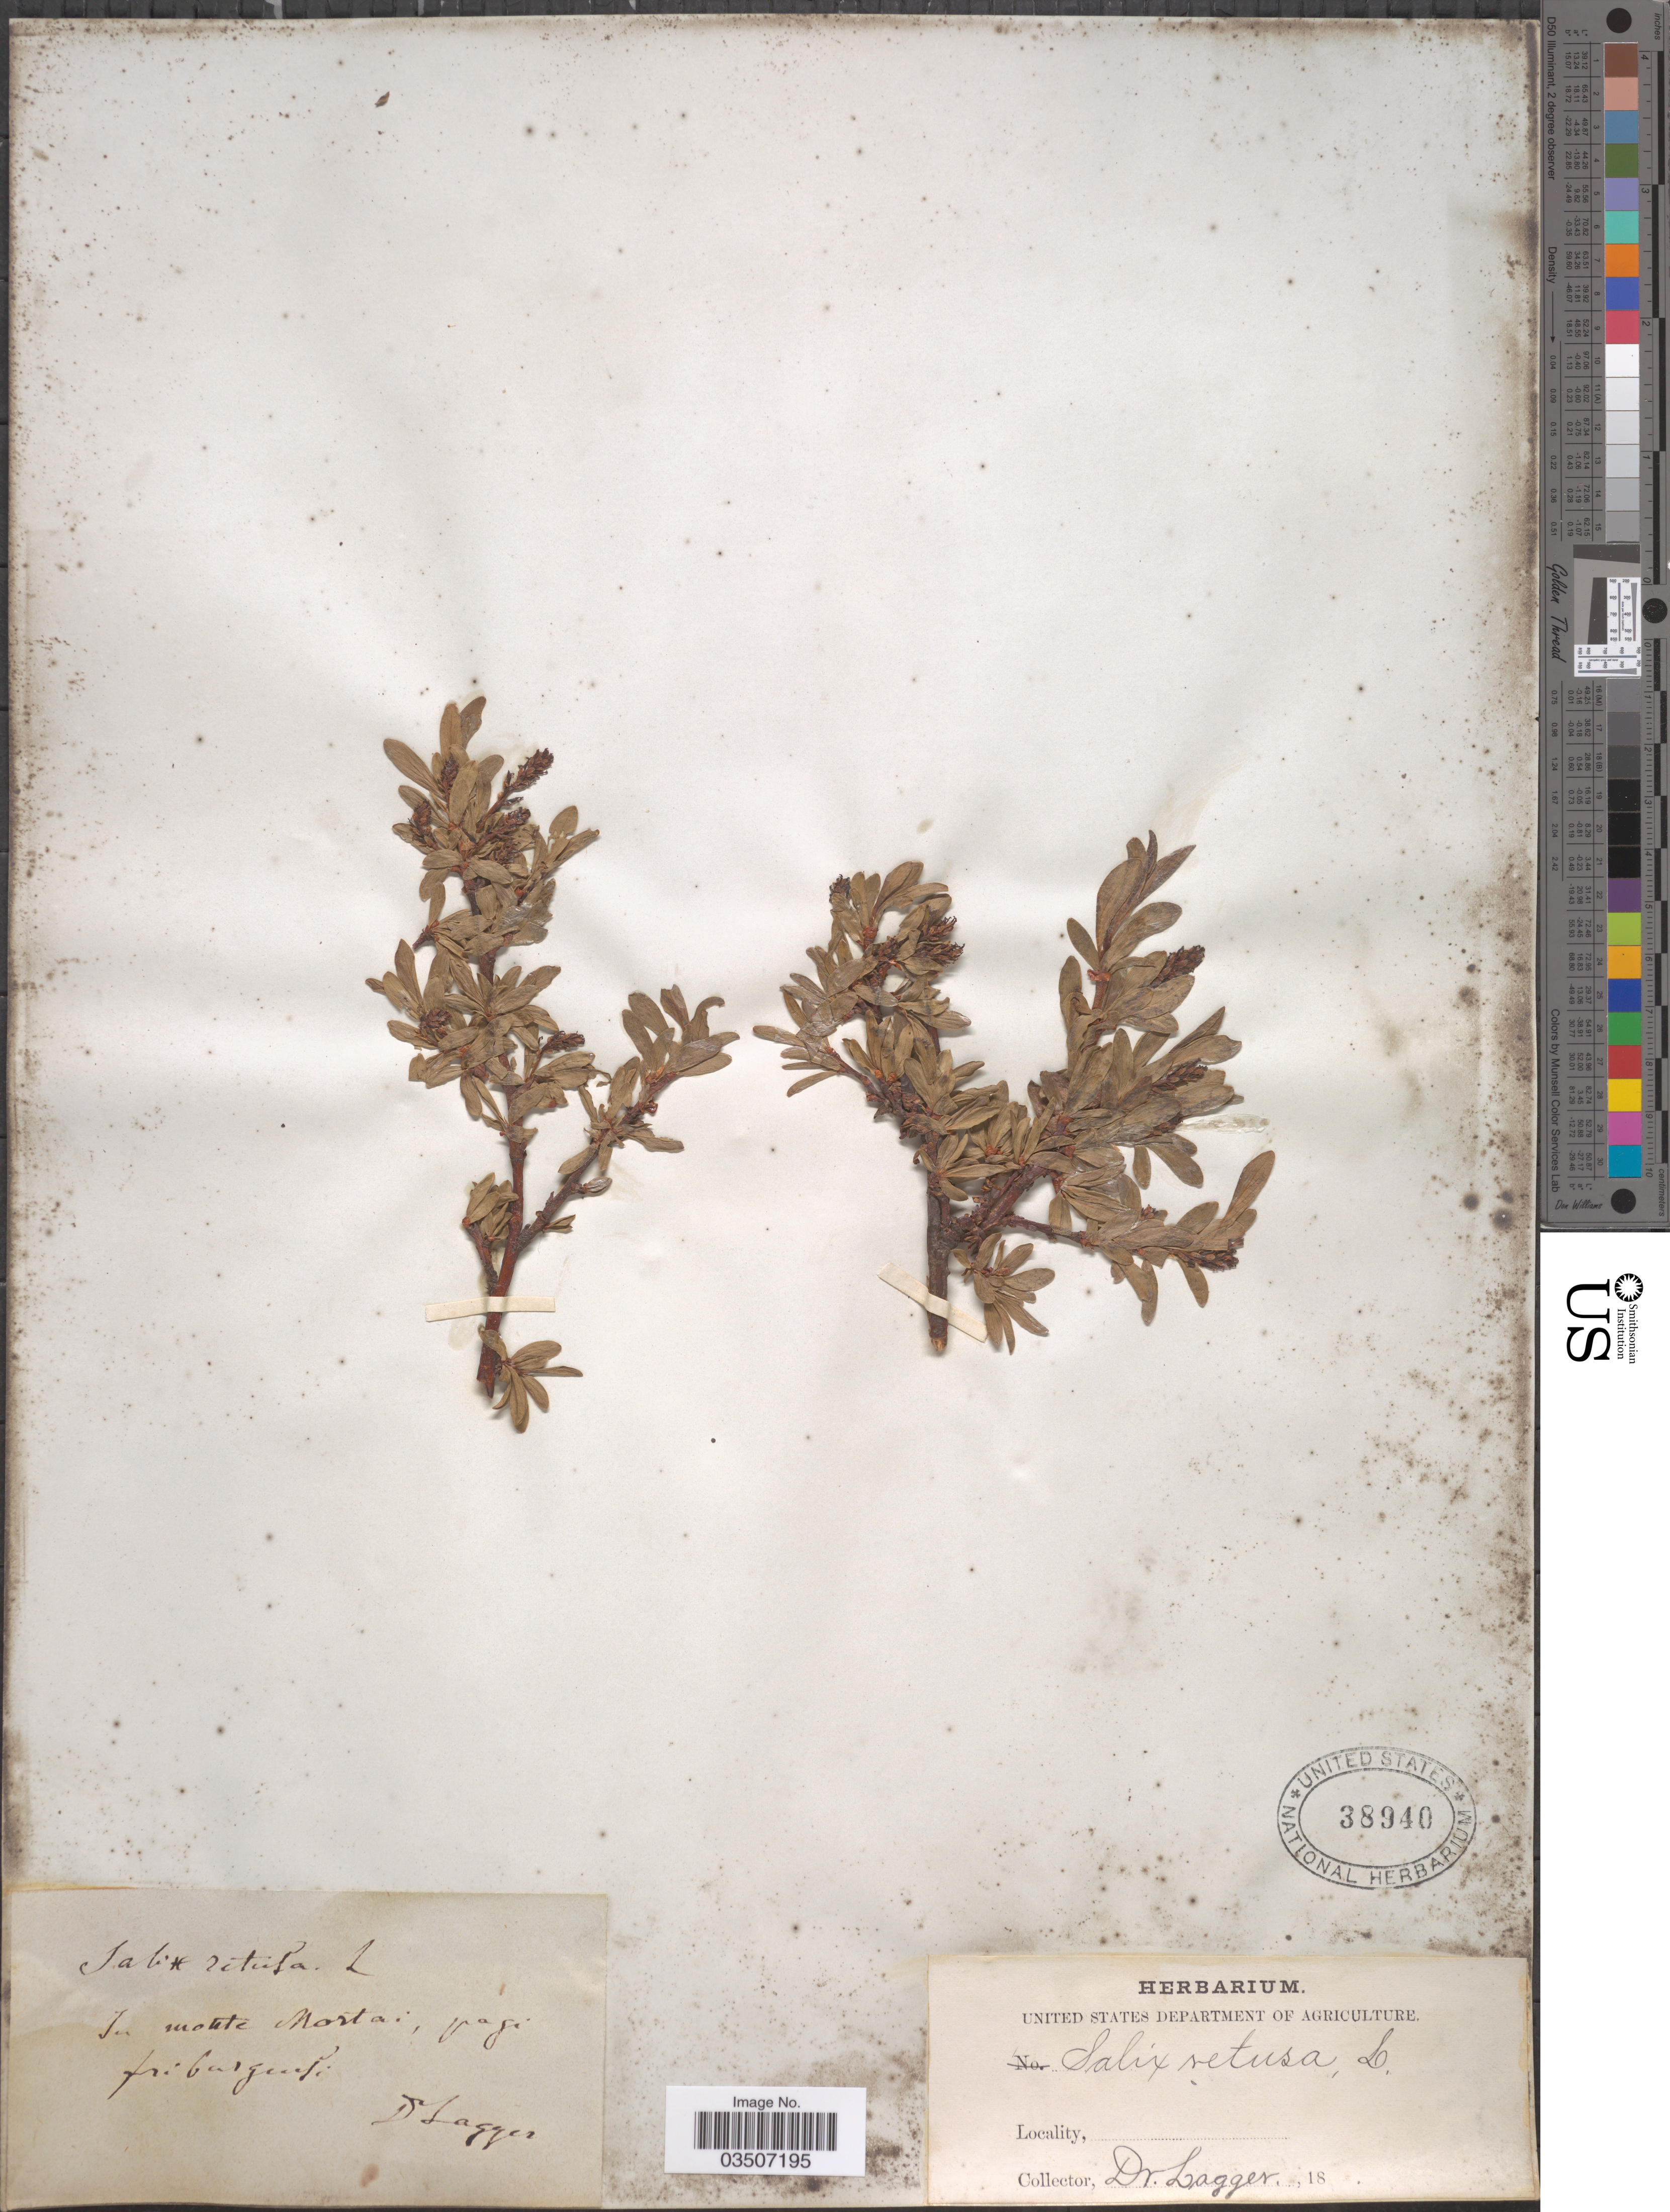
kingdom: Plantae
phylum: Tracheophyta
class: Magnoliopsida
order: Malpighiales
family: Salicaceae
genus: Salix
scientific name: Salix retusa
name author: L.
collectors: F. J. Lagger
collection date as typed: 18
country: Switzerland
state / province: Fribourg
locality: In monte Morta: pagi friburgensis.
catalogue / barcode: US 38940